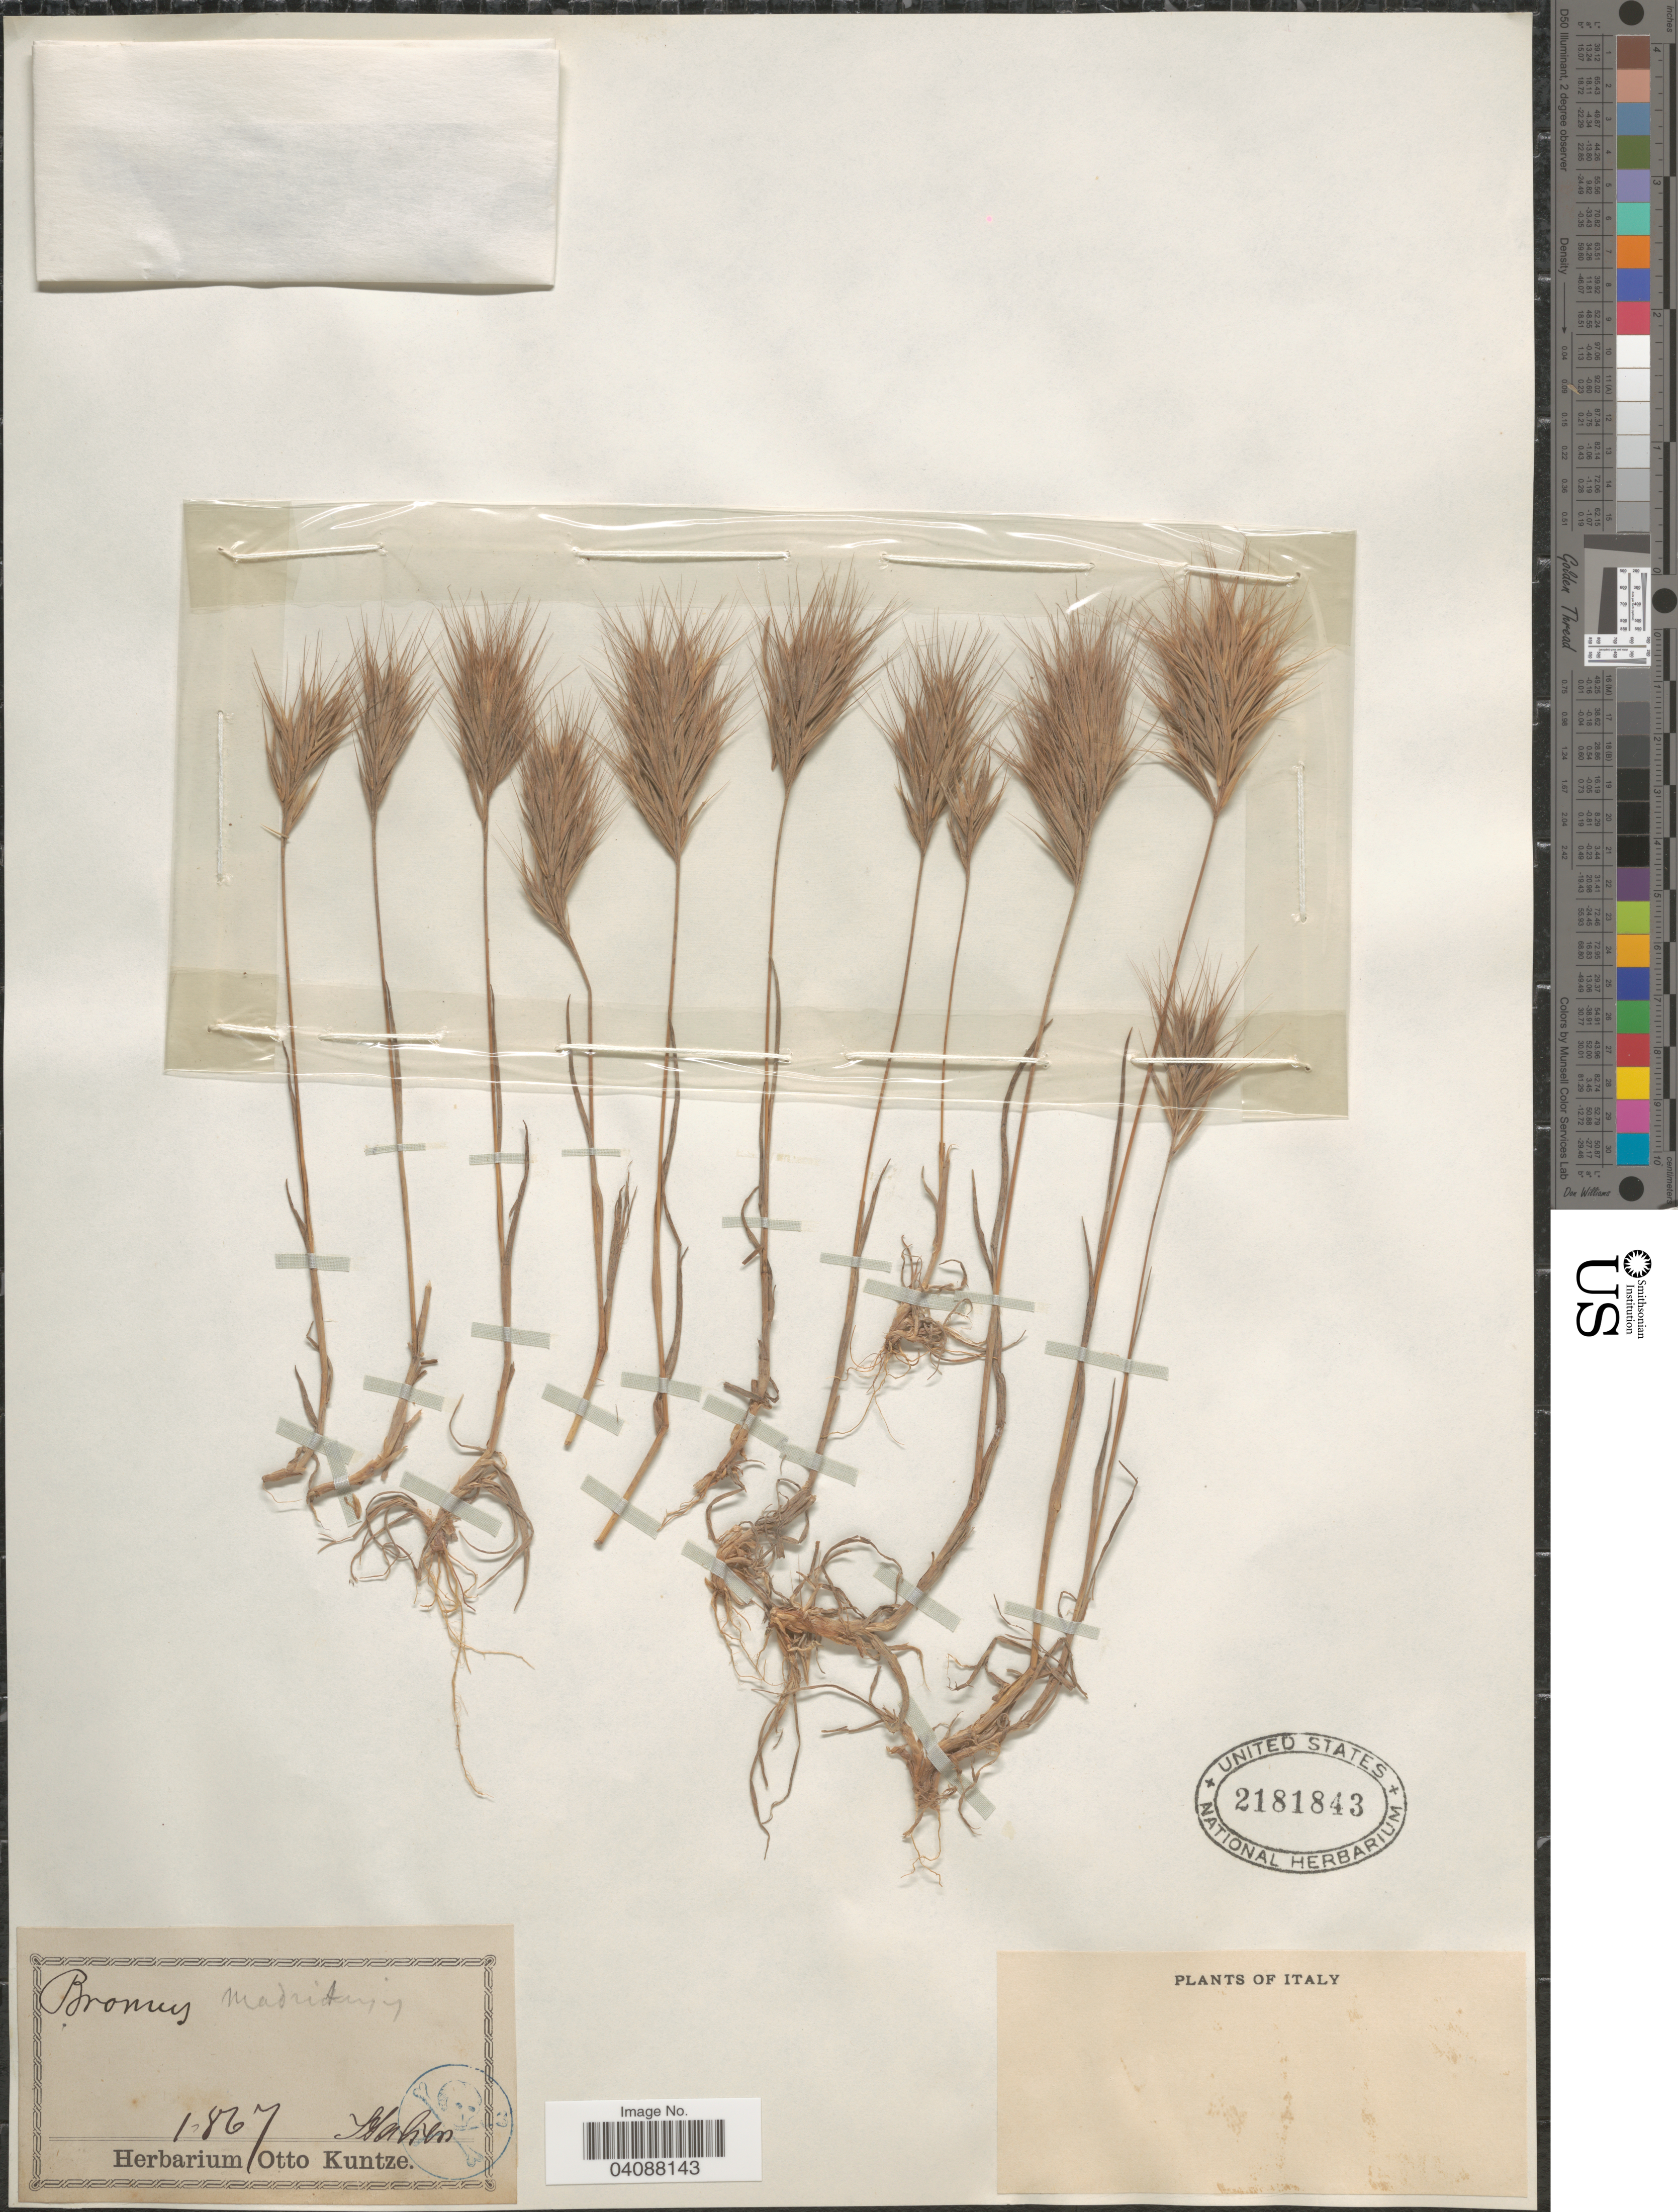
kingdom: Plantae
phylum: Tracheophyta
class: Liliopsida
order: Poales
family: Poaceae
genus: Bromus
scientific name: Bromus madritensis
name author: L.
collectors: ex herb. Otto Kuntze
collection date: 1867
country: Italy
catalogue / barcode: US 2181843